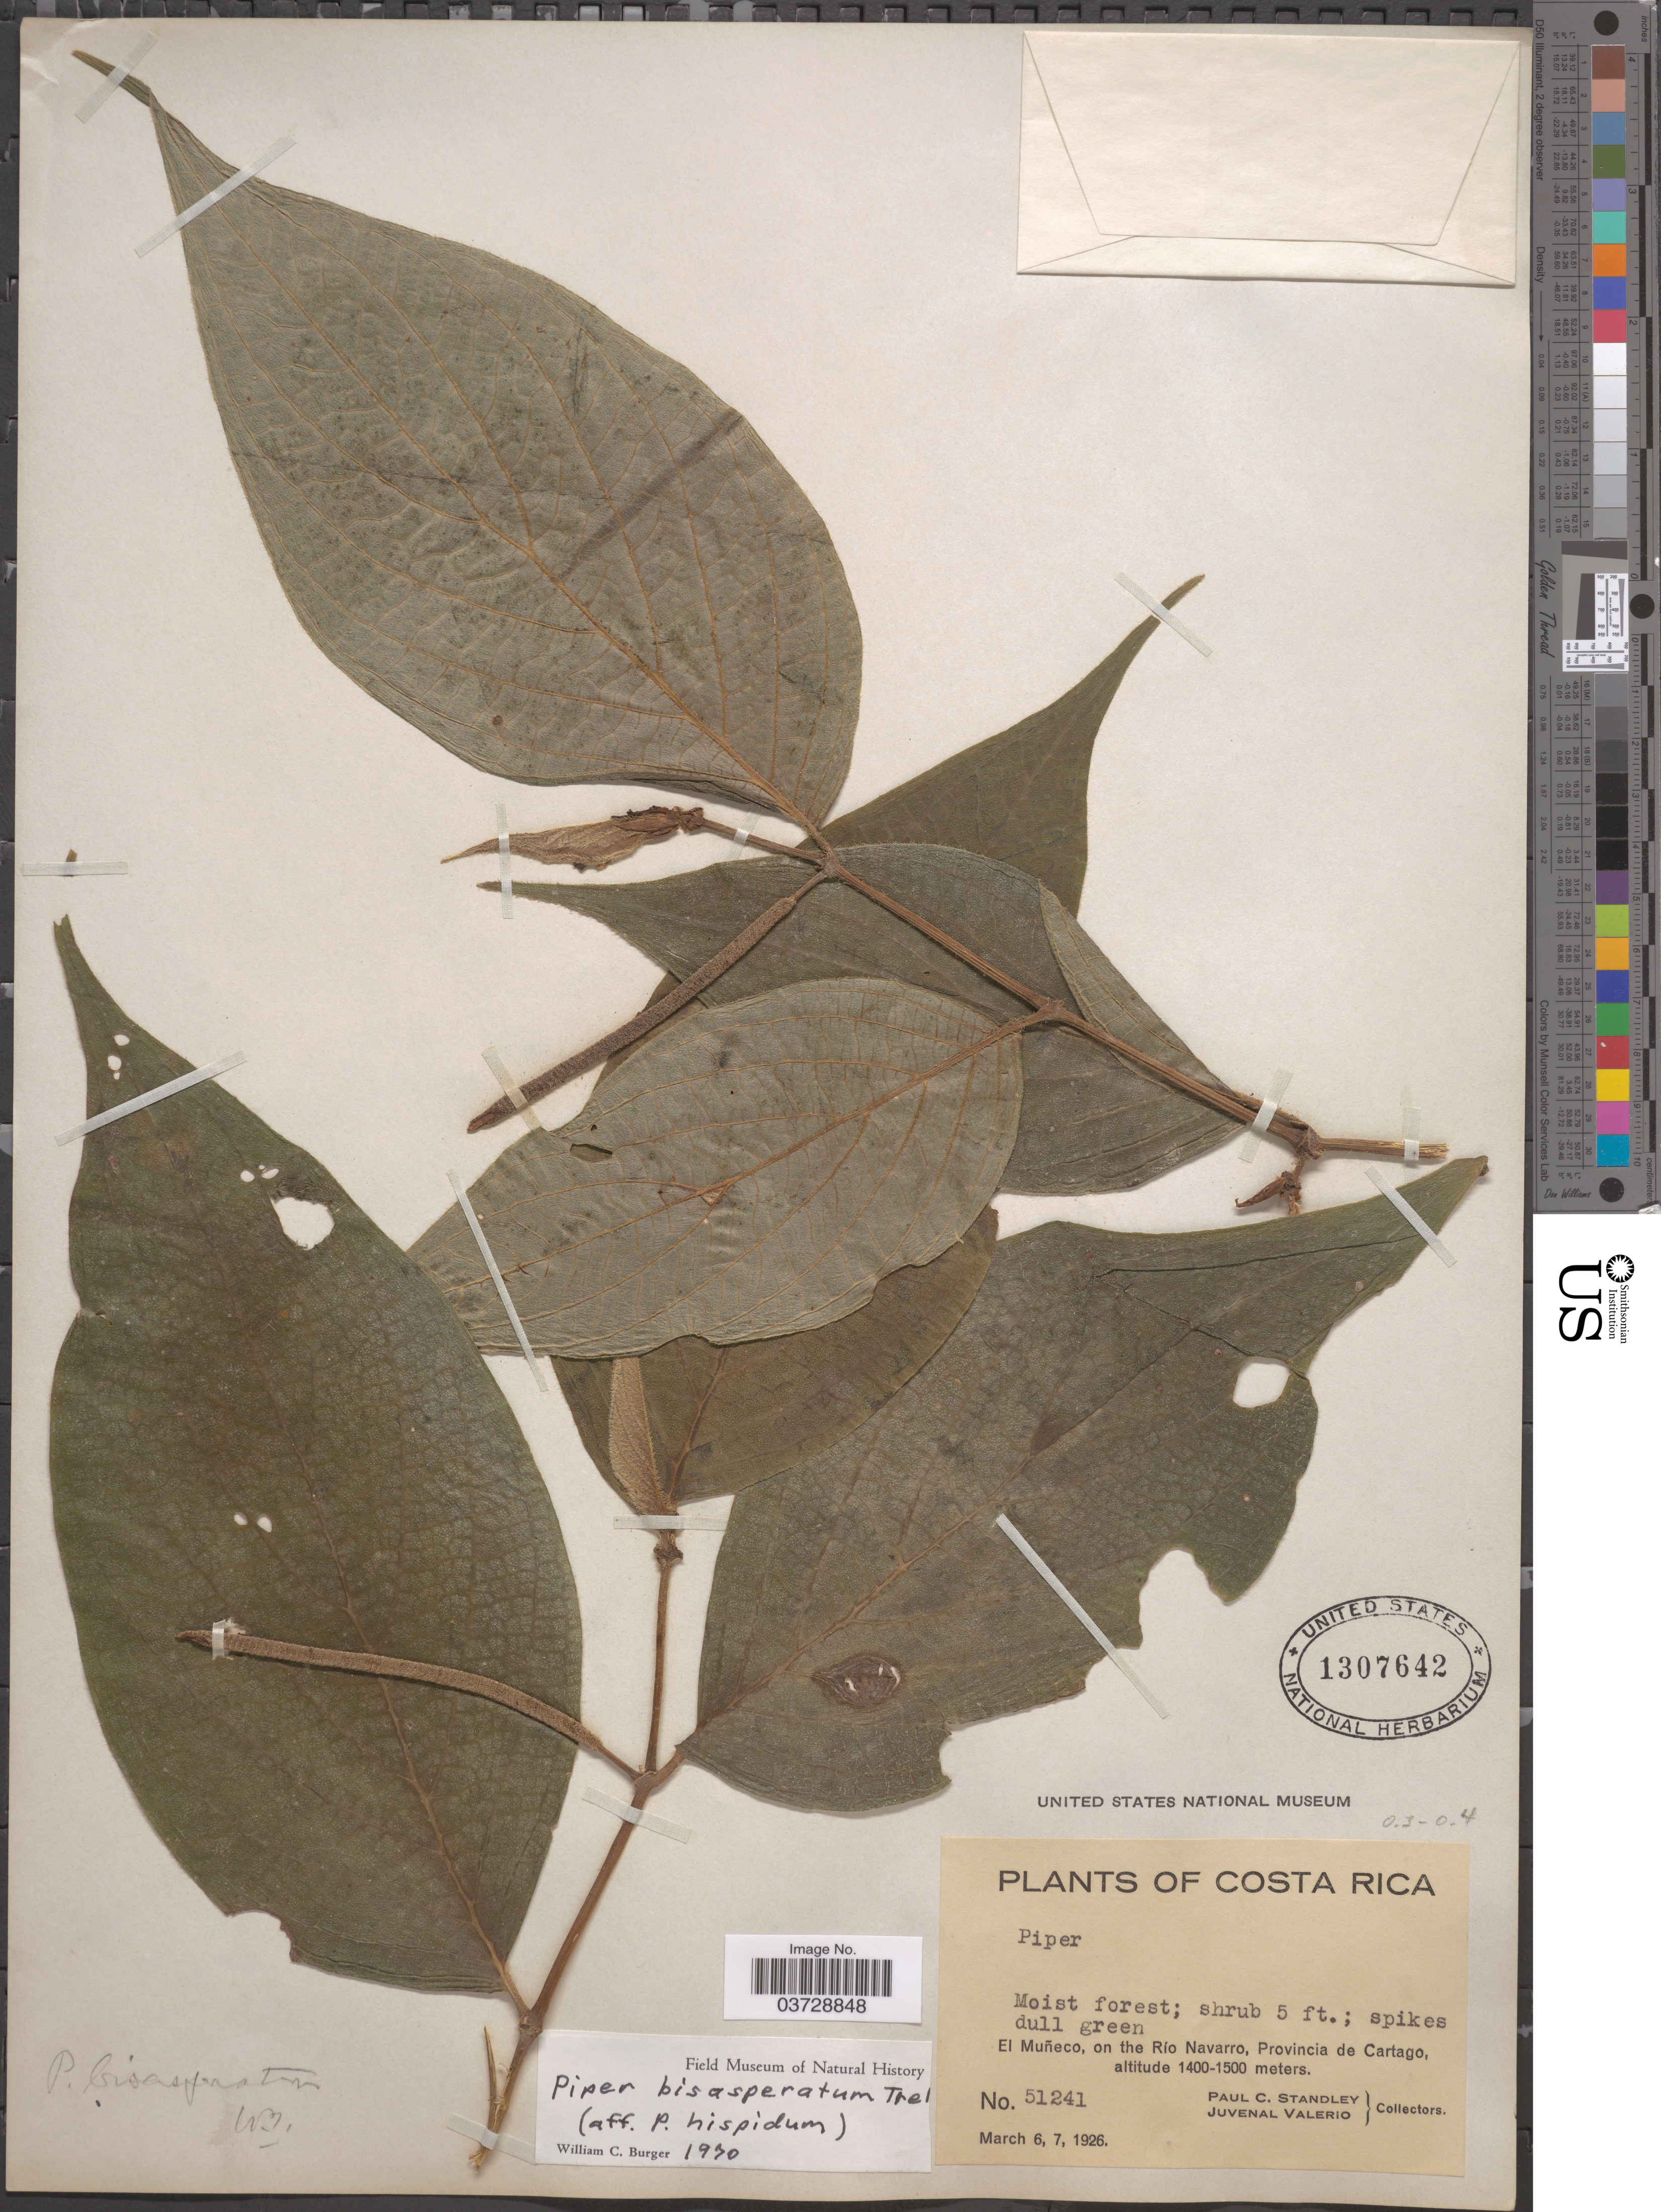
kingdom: Plantae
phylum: Tracheophyta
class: Magnoliopsida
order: Piperales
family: Piperaceae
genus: Piper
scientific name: Piper bisasperatum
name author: Trel.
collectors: P. C. Standley & J. Valerio R.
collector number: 51241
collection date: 1926-03-06/1926-03-07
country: Costa Rica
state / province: Cartago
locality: El Muñeco, on the Río Navarro.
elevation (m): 1400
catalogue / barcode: US 1307642